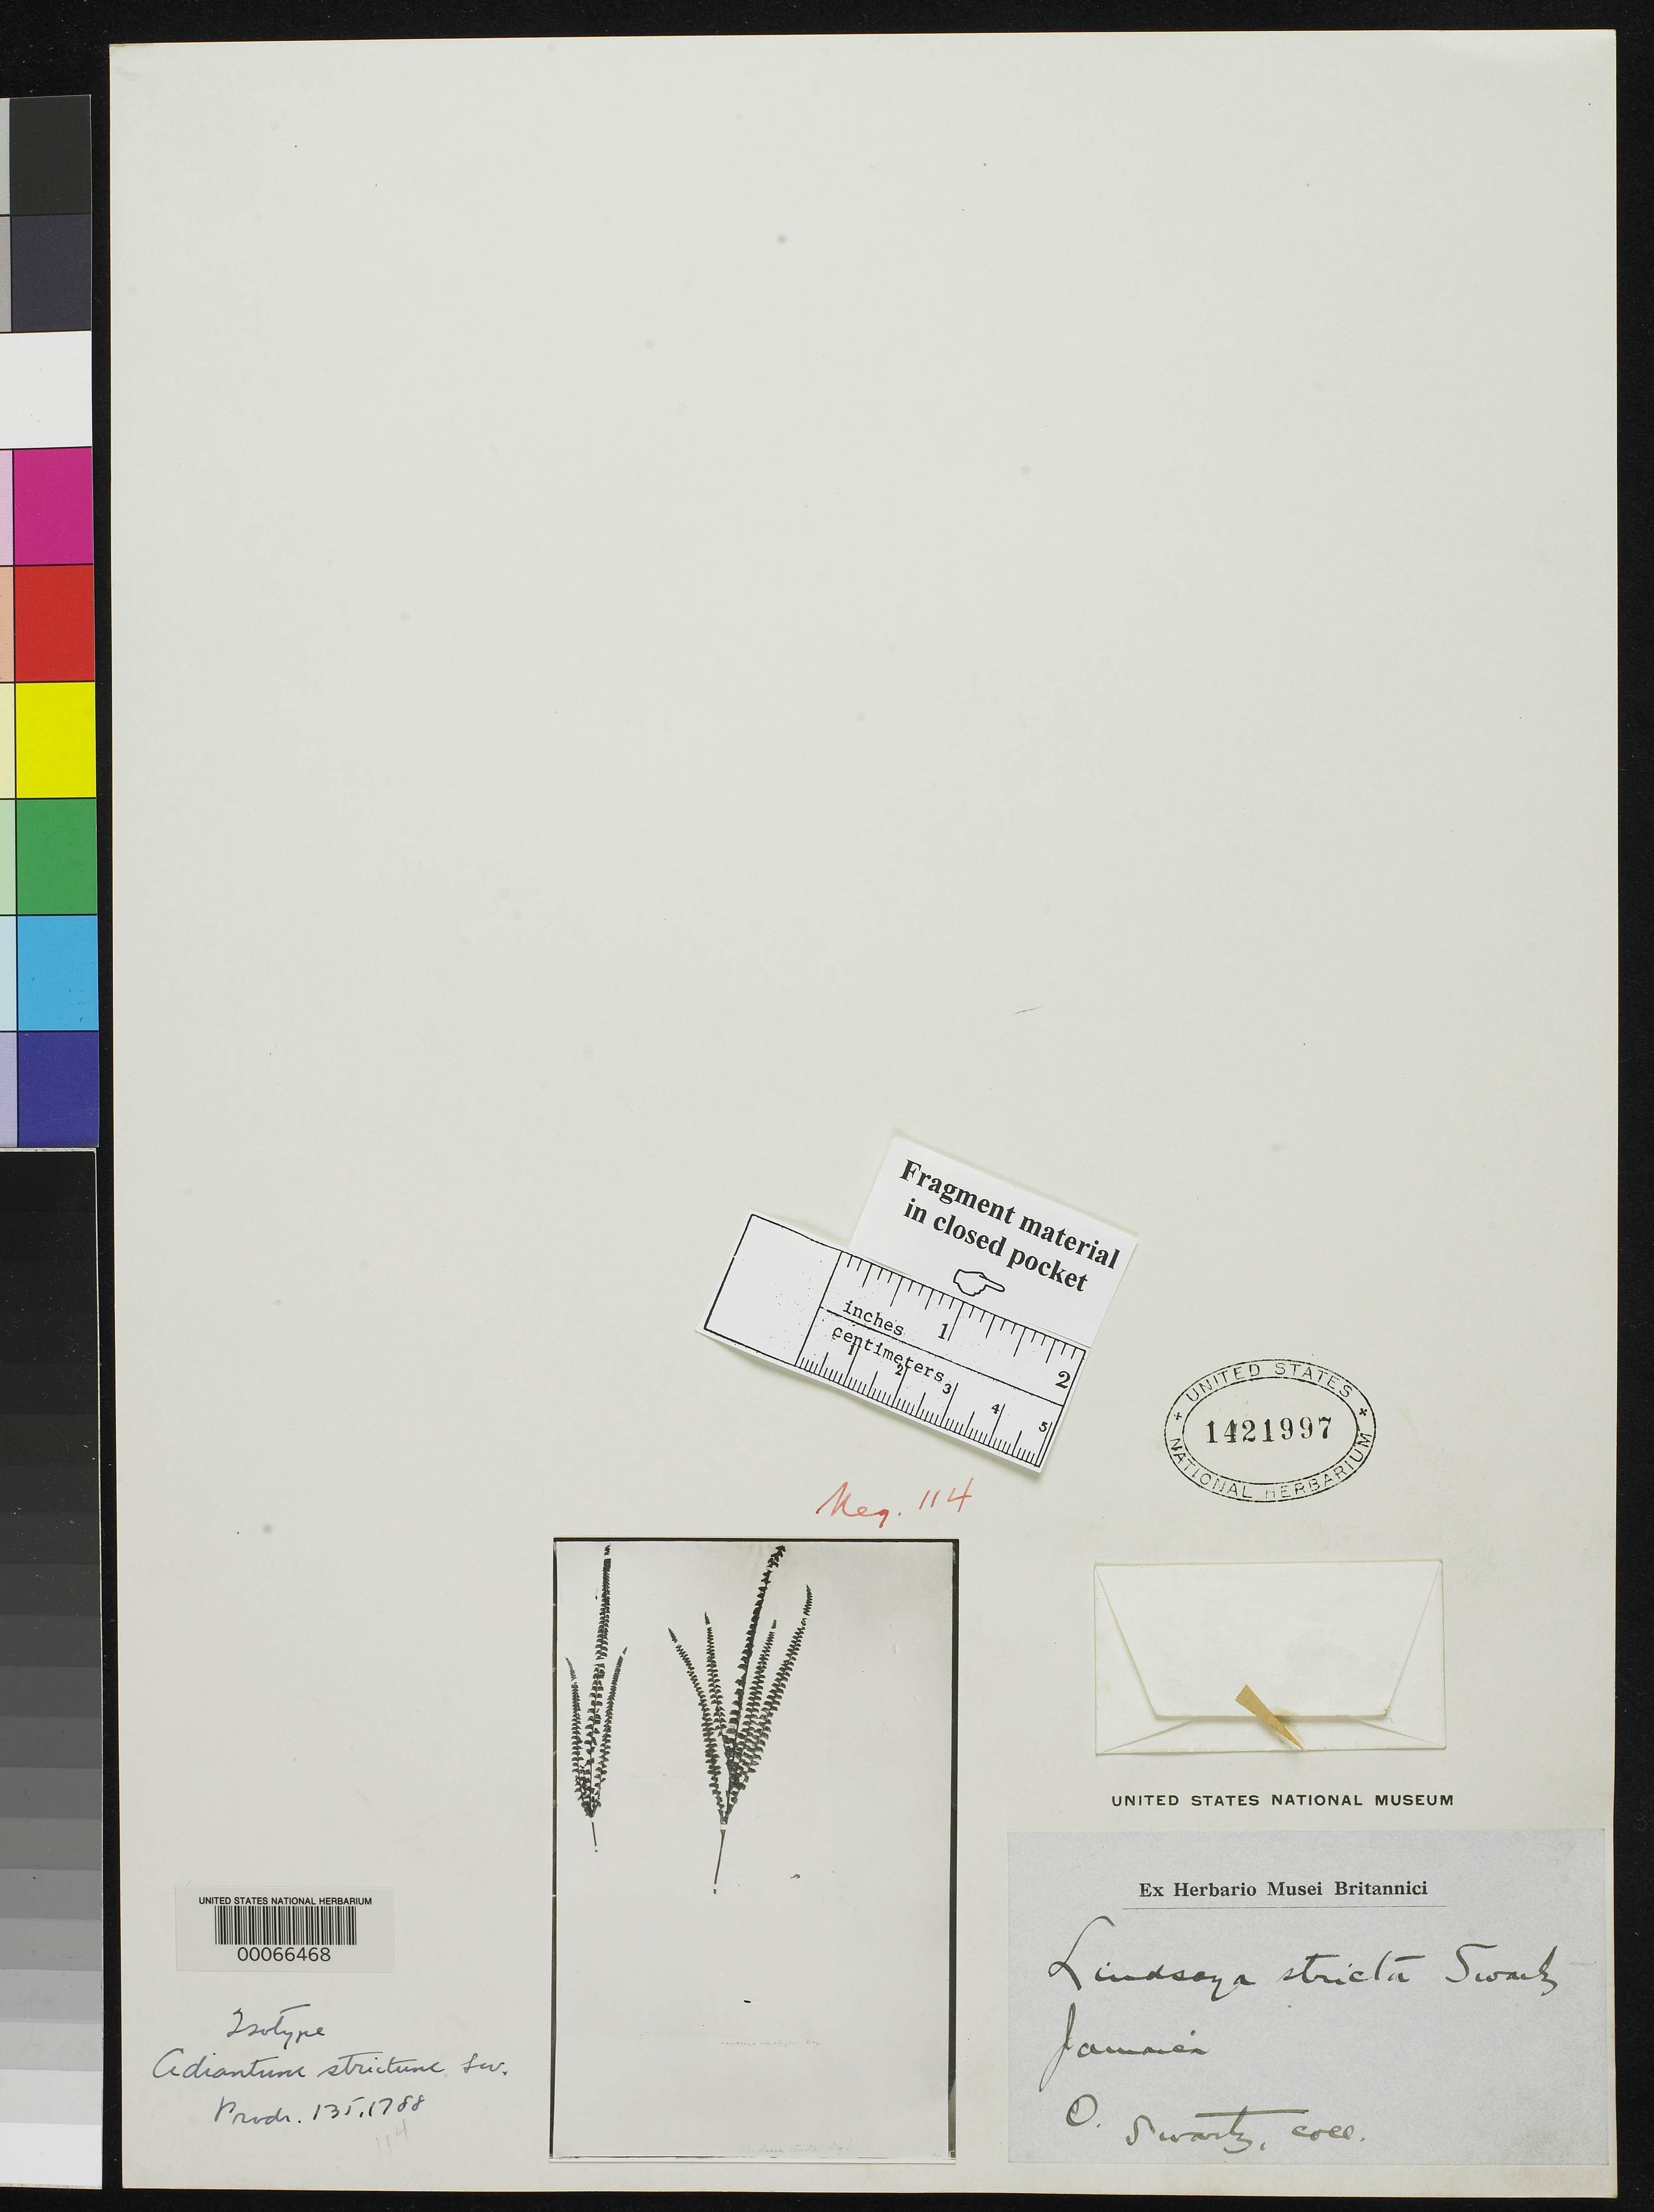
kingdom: Plantae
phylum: Tracheophyta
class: Polypodiopsida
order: Polypodiales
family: Pteridaceae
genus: Adiantum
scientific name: Adiantum strictum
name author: Sw.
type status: Type Collection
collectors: O. P. Swartz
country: Jamaica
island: Greater Antilles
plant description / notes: Photograph and fragmentary material of type specimen ex herb. BM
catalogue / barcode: US 1421997